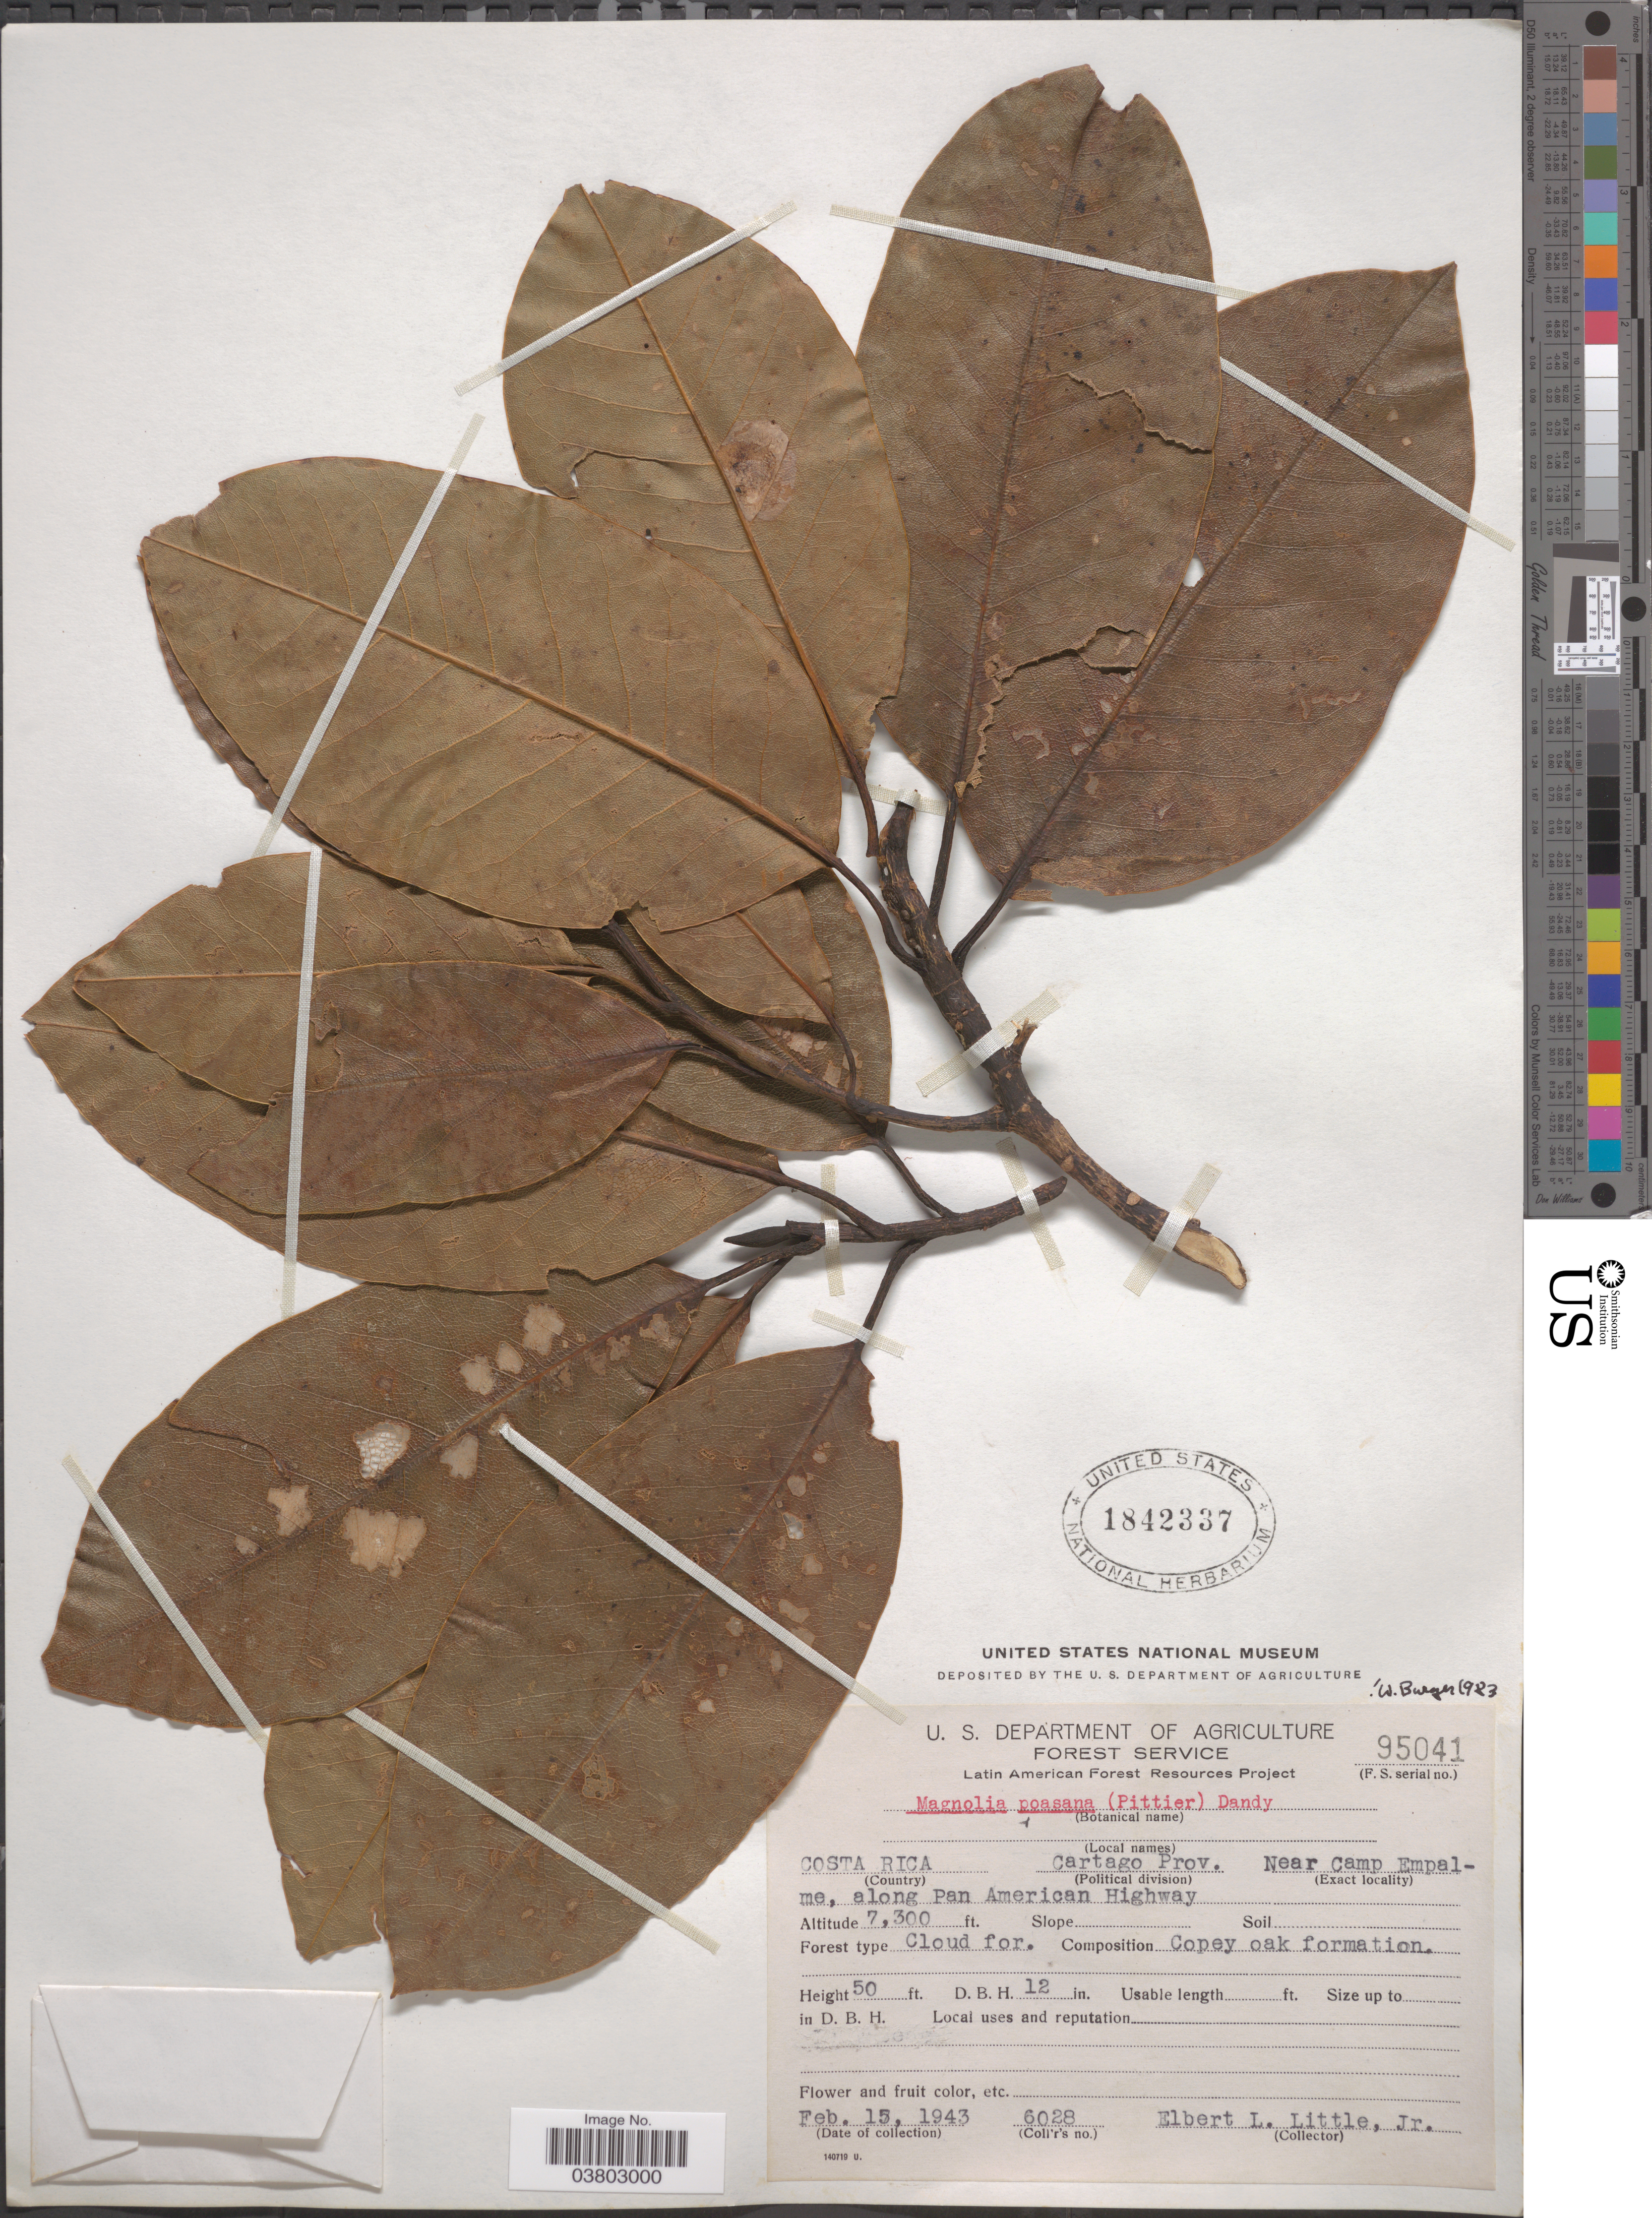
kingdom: Plantae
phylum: Tracheophyta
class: Magnoliopsida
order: Magnoliales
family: Magnoliaceae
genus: Magnolia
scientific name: Magnolia poasana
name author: Dandy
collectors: E. L. Little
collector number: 6028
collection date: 1943-02-15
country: Costa Rica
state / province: Cartago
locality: Near Camp Empalme, along Pan American Highway.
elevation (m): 2225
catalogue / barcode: US 1842337